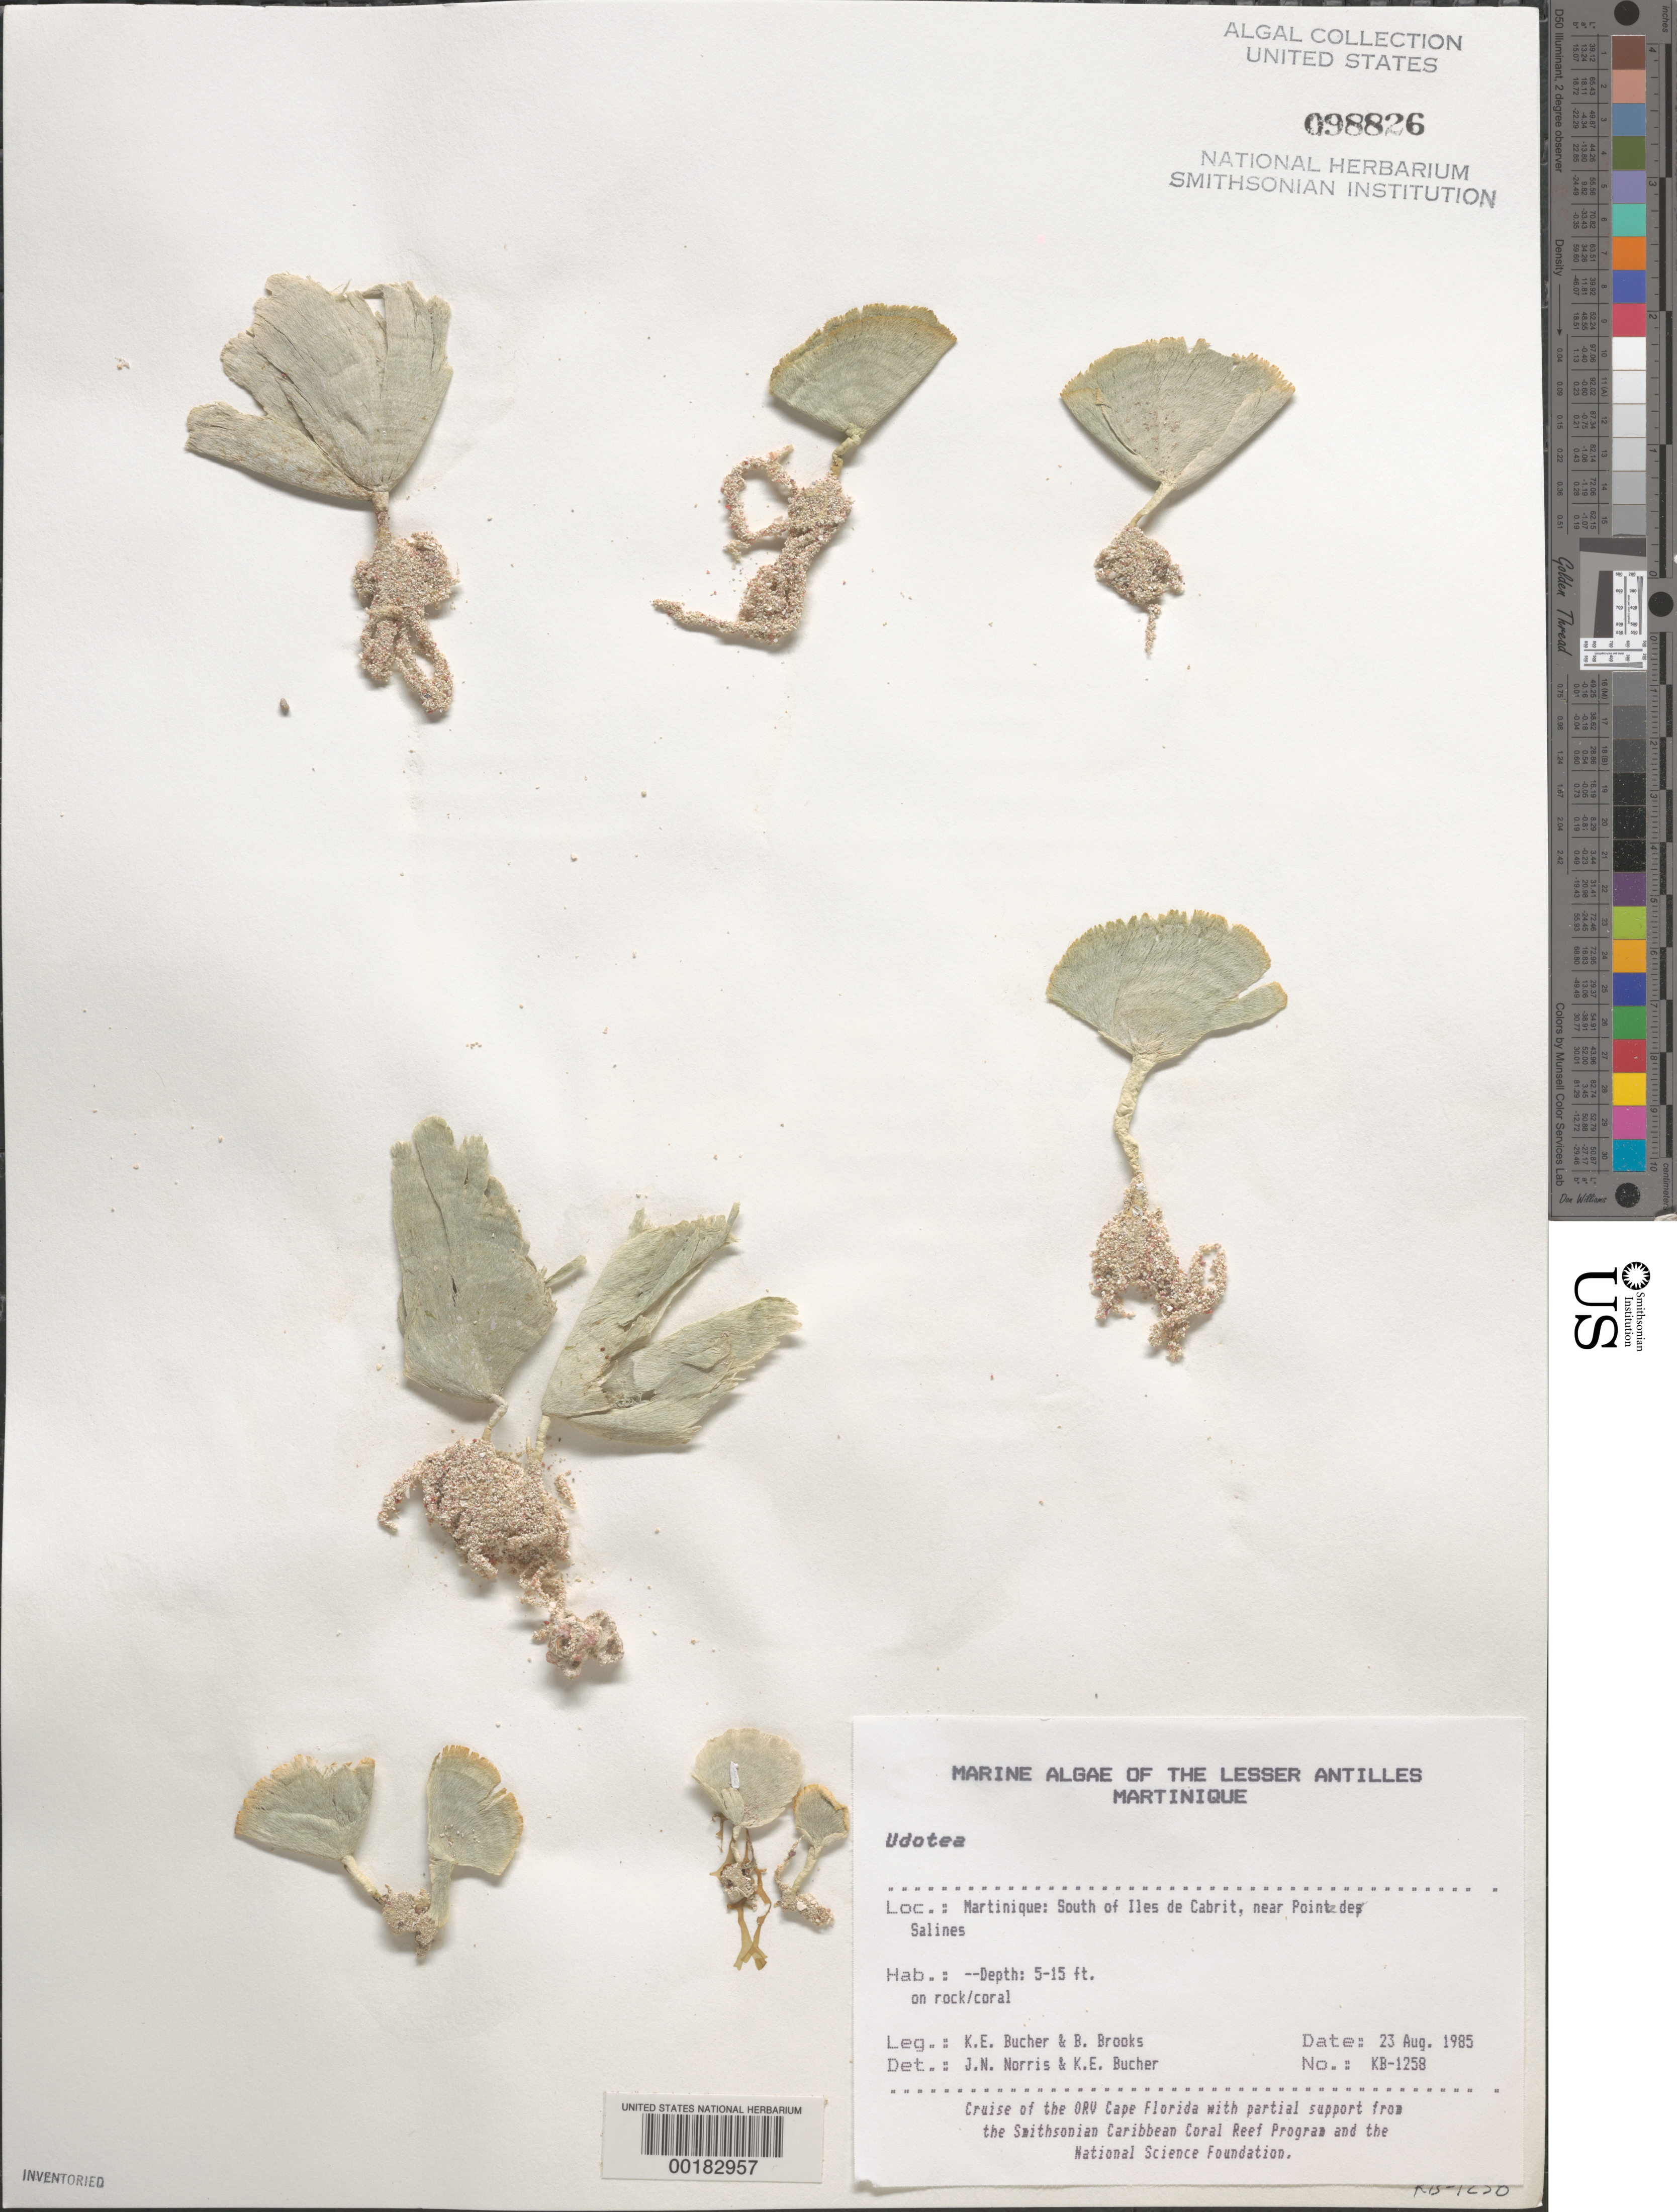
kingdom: Plantae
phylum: Chlorophyta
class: Ulvophyceae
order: Bryopsidales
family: Udoteaceae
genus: Udotea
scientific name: Udotea sp.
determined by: Norris, J. N.; Bucher, K. E.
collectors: K. E. Bucher & B. Brooks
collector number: Kb-1258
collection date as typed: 23 Aug 1985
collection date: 1985-08-23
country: Martinique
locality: South of Iles de Cabrit, near Pointe de Salines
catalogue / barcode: US 98826